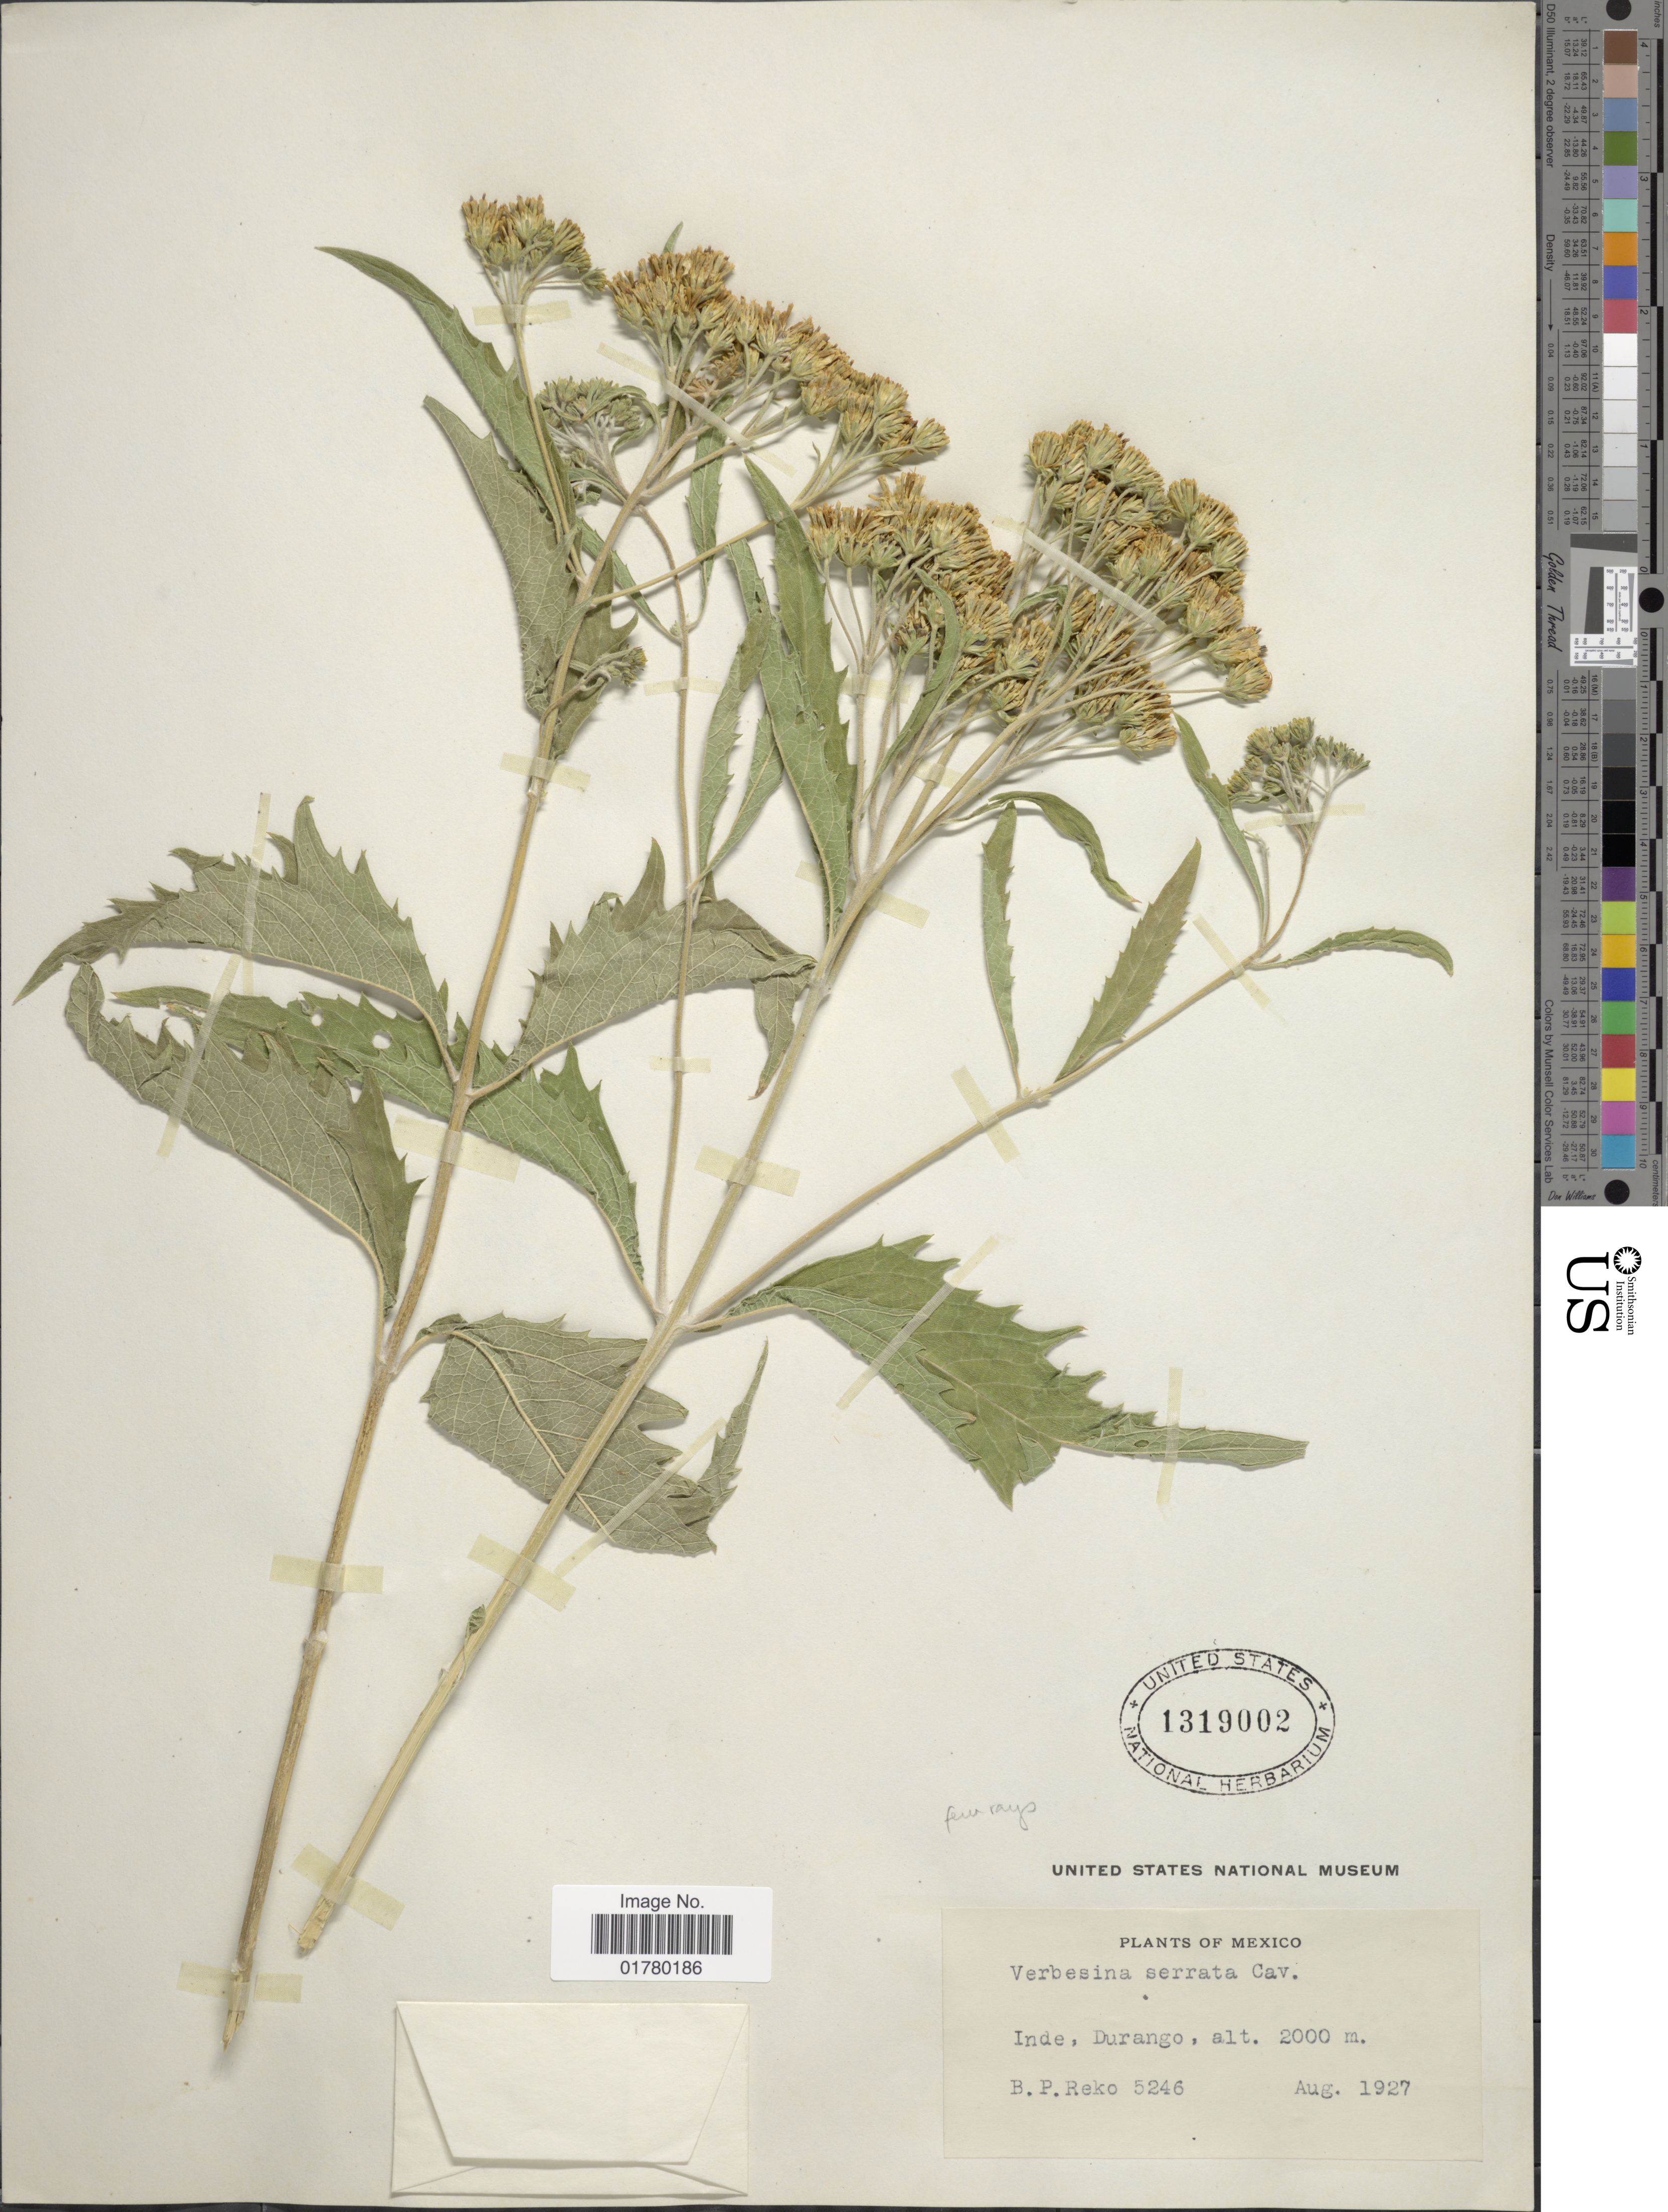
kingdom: Plantae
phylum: Tracheophyta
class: Magnoliopsida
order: Asterales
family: Asteraceae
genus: Verbesina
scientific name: Verbesina serrata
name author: Cav.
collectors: B. P. Reko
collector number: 5246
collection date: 1927-08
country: Mexico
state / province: Durango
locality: Inde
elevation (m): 2000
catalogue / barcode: US 1319002